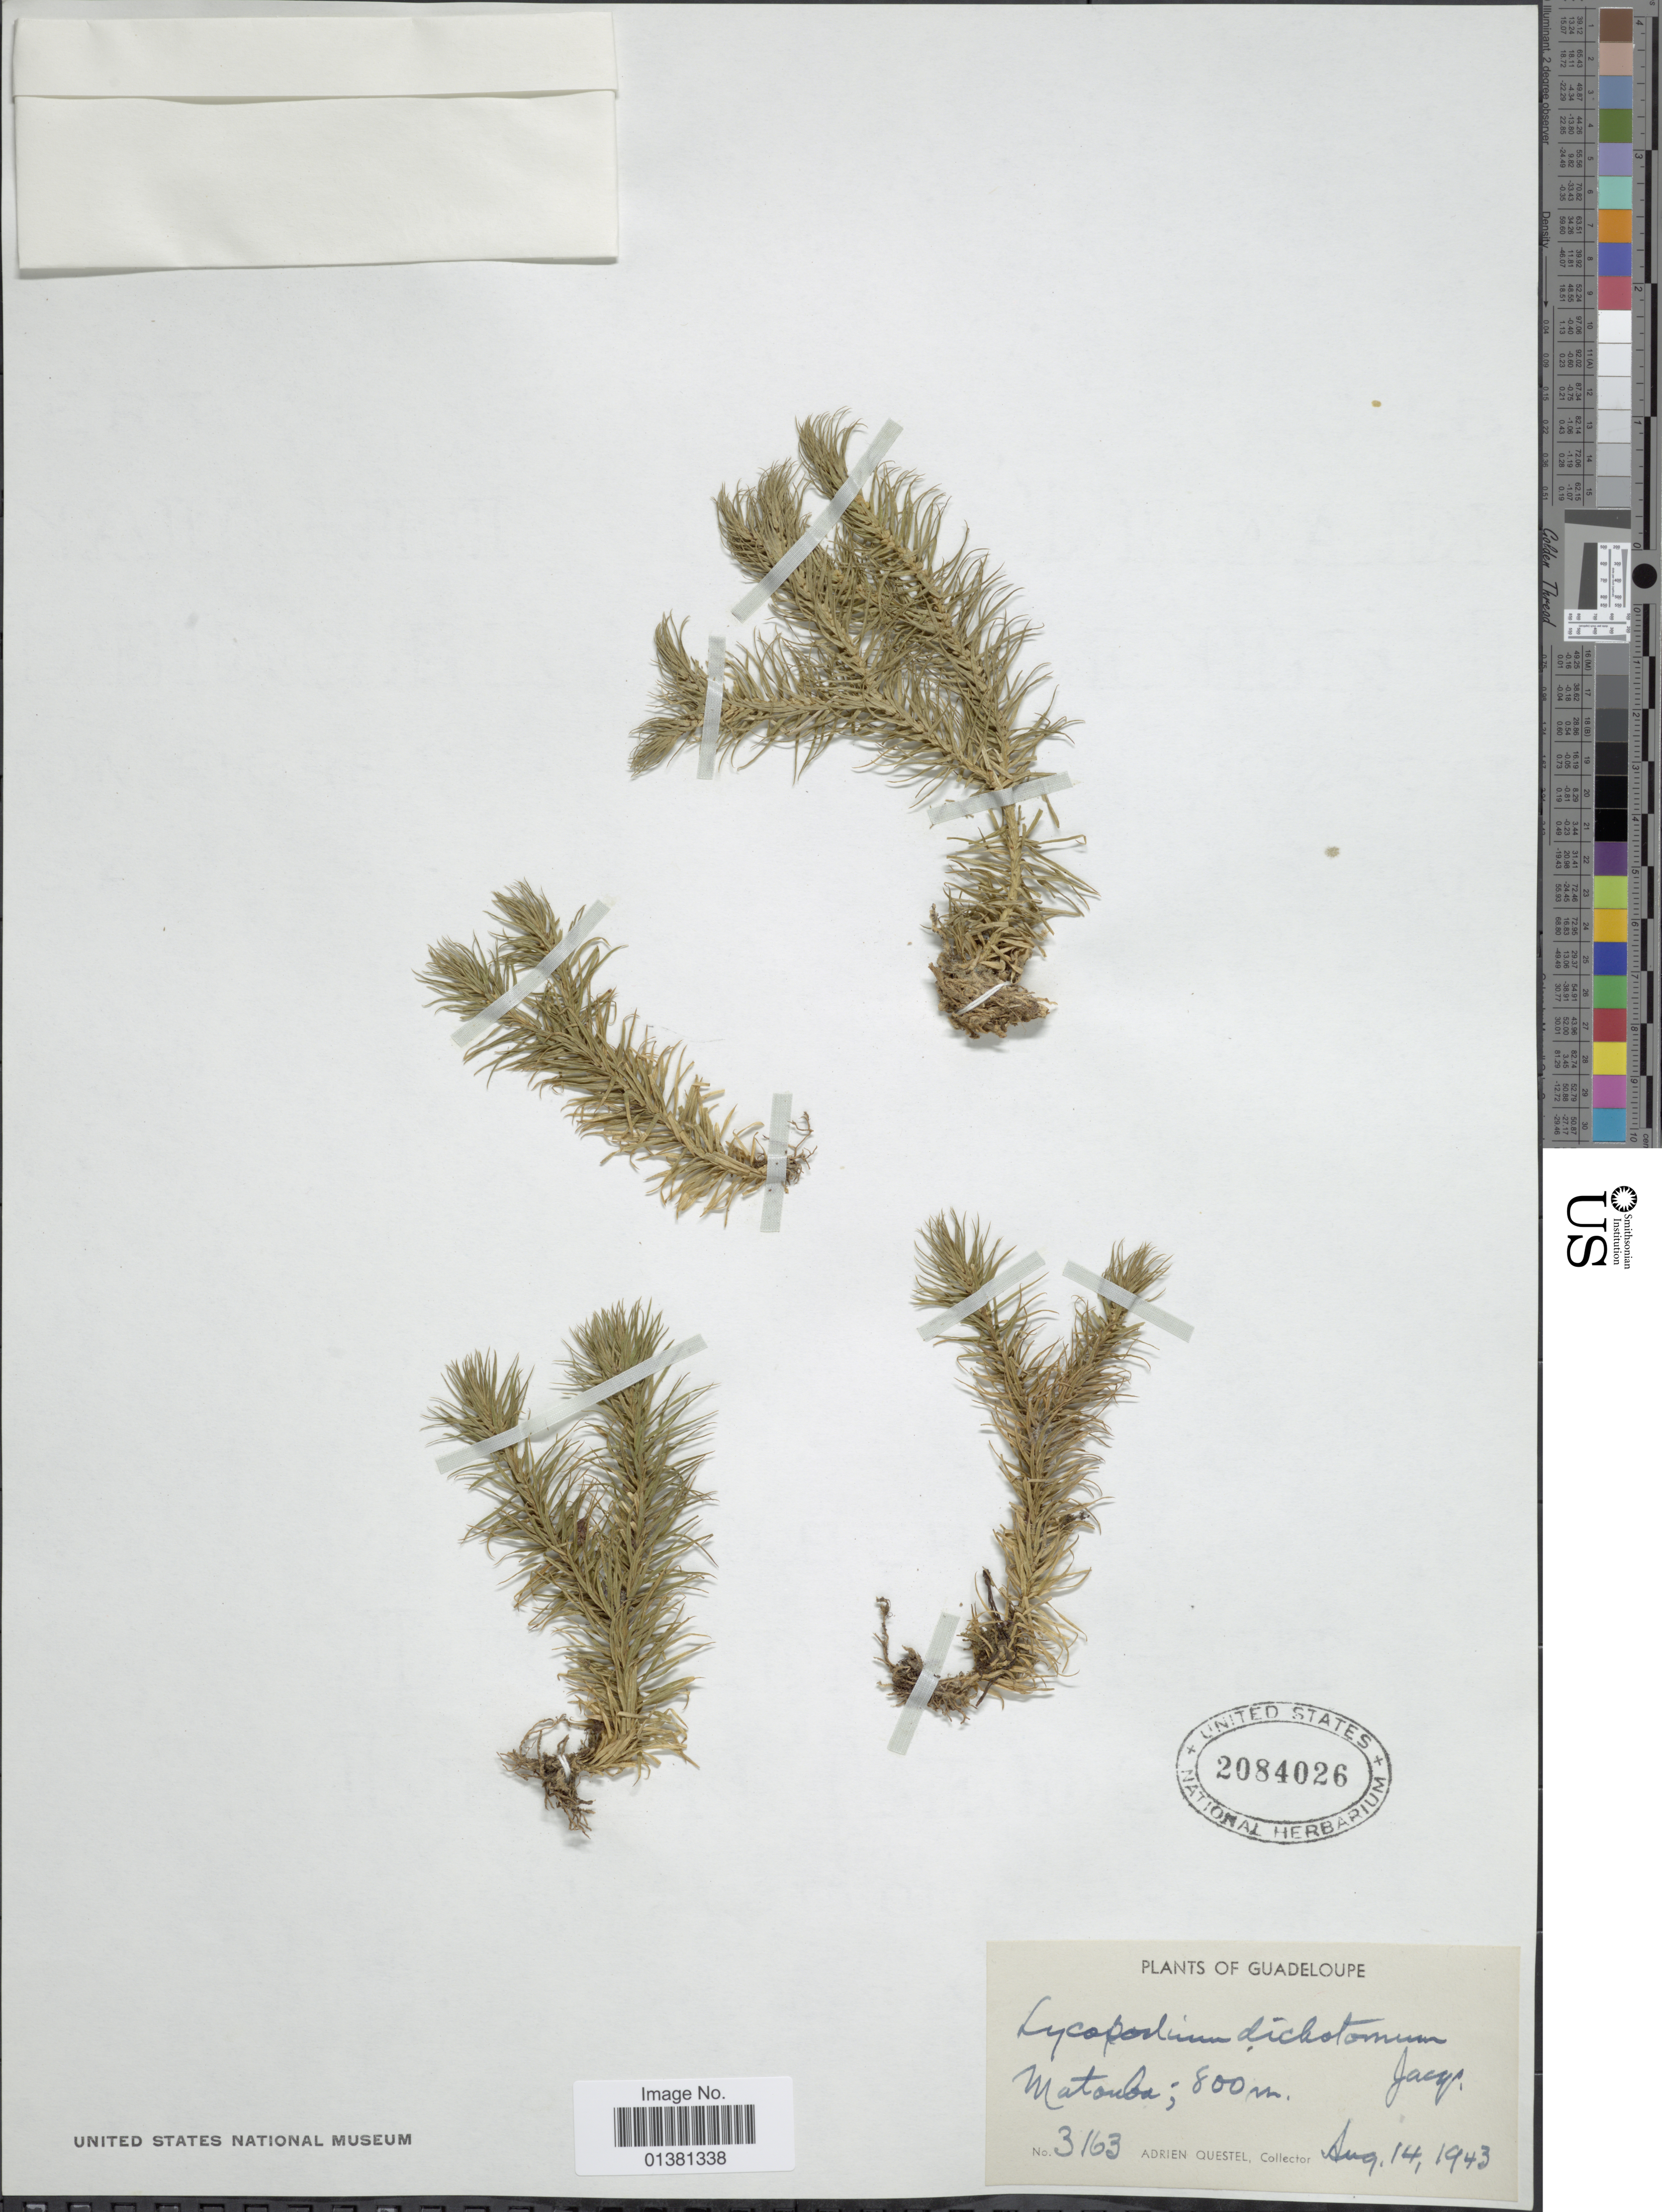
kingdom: Plantae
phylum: Tracheophyta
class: Lycopodiopsida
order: Lycopodiales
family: Lycopodiaceae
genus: Phlegmariurus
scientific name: Phlegmariurus dichotomus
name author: (Jacq.) W.H. Wagner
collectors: A. Questel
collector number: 3163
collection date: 1943-08-14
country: Guadeloupe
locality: Matamba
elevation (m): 800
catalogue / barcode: US 2084026